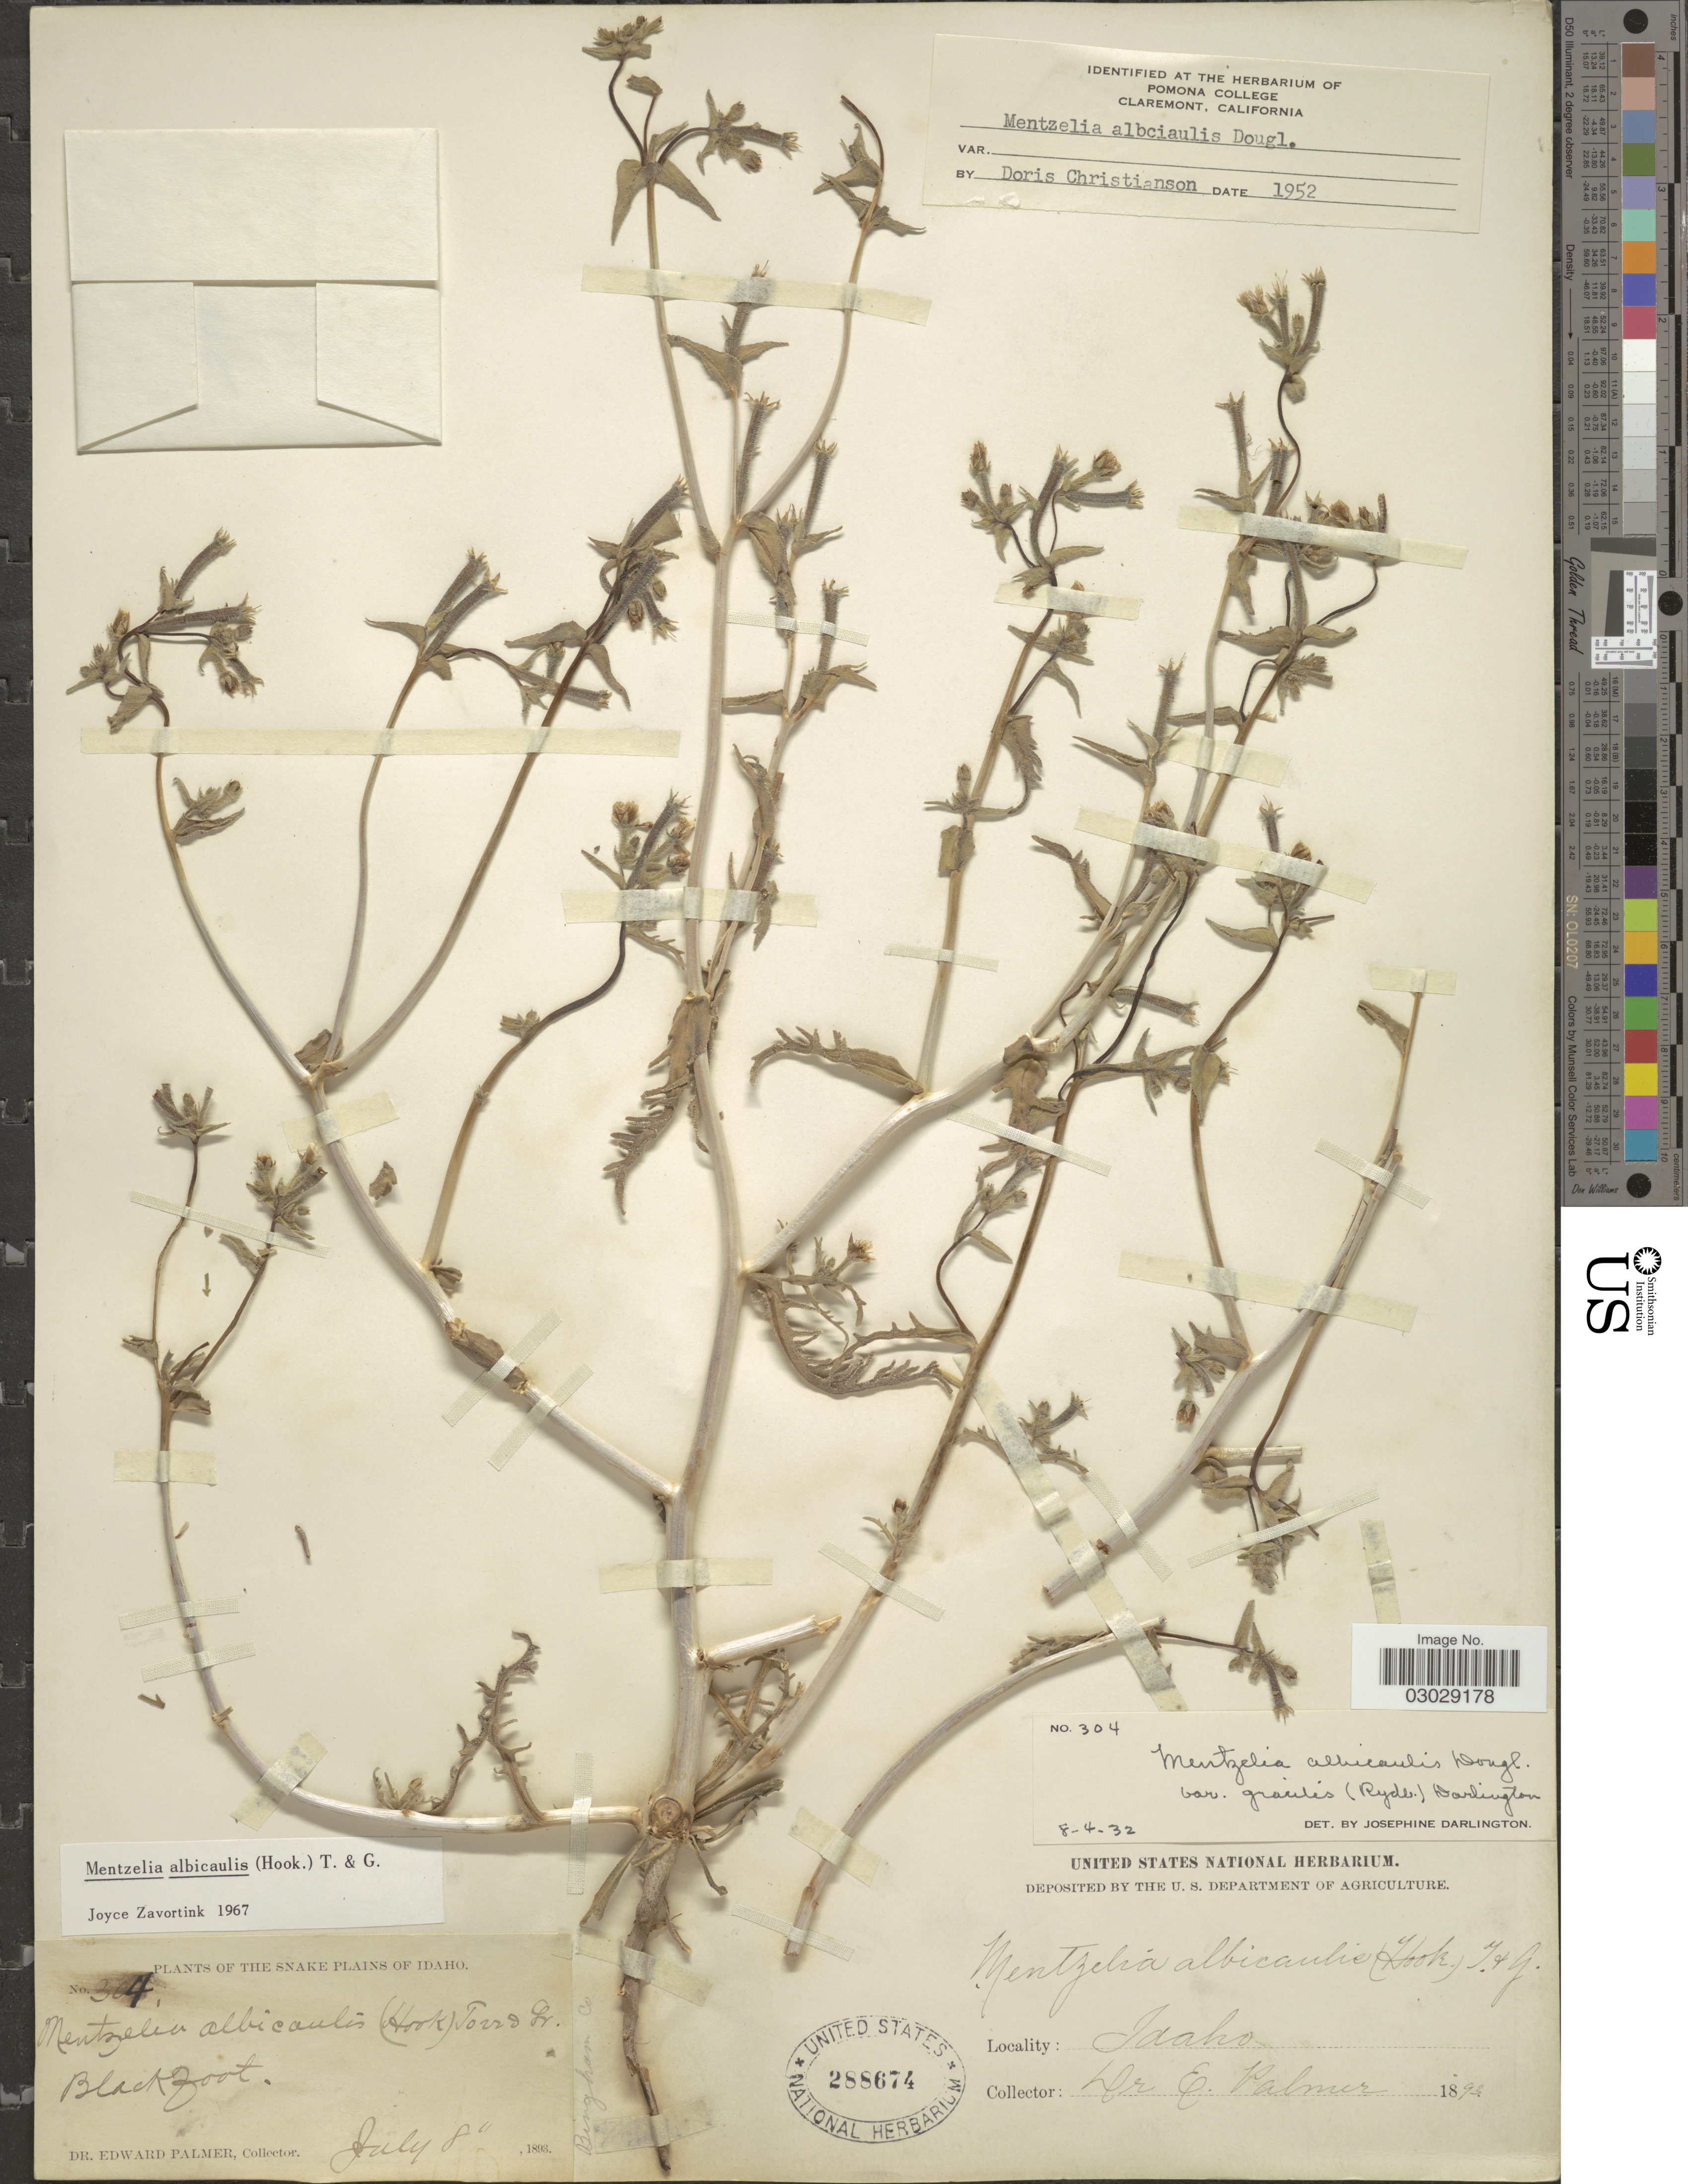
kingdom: Plantae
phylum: Tracheophyta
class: Magnoliopsida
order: Cornales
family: Loasaceae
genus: Mentzelia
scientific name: Mentzelia albicaulis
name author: (Douglas ex Hook.) Douglas ex Torr. & A. Gray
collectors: E. Palmer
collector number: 304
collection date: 1893-07-08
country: United States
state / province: Idaho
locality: The Snake Plains of Idaho. Black Foot.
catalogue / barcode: US 288674